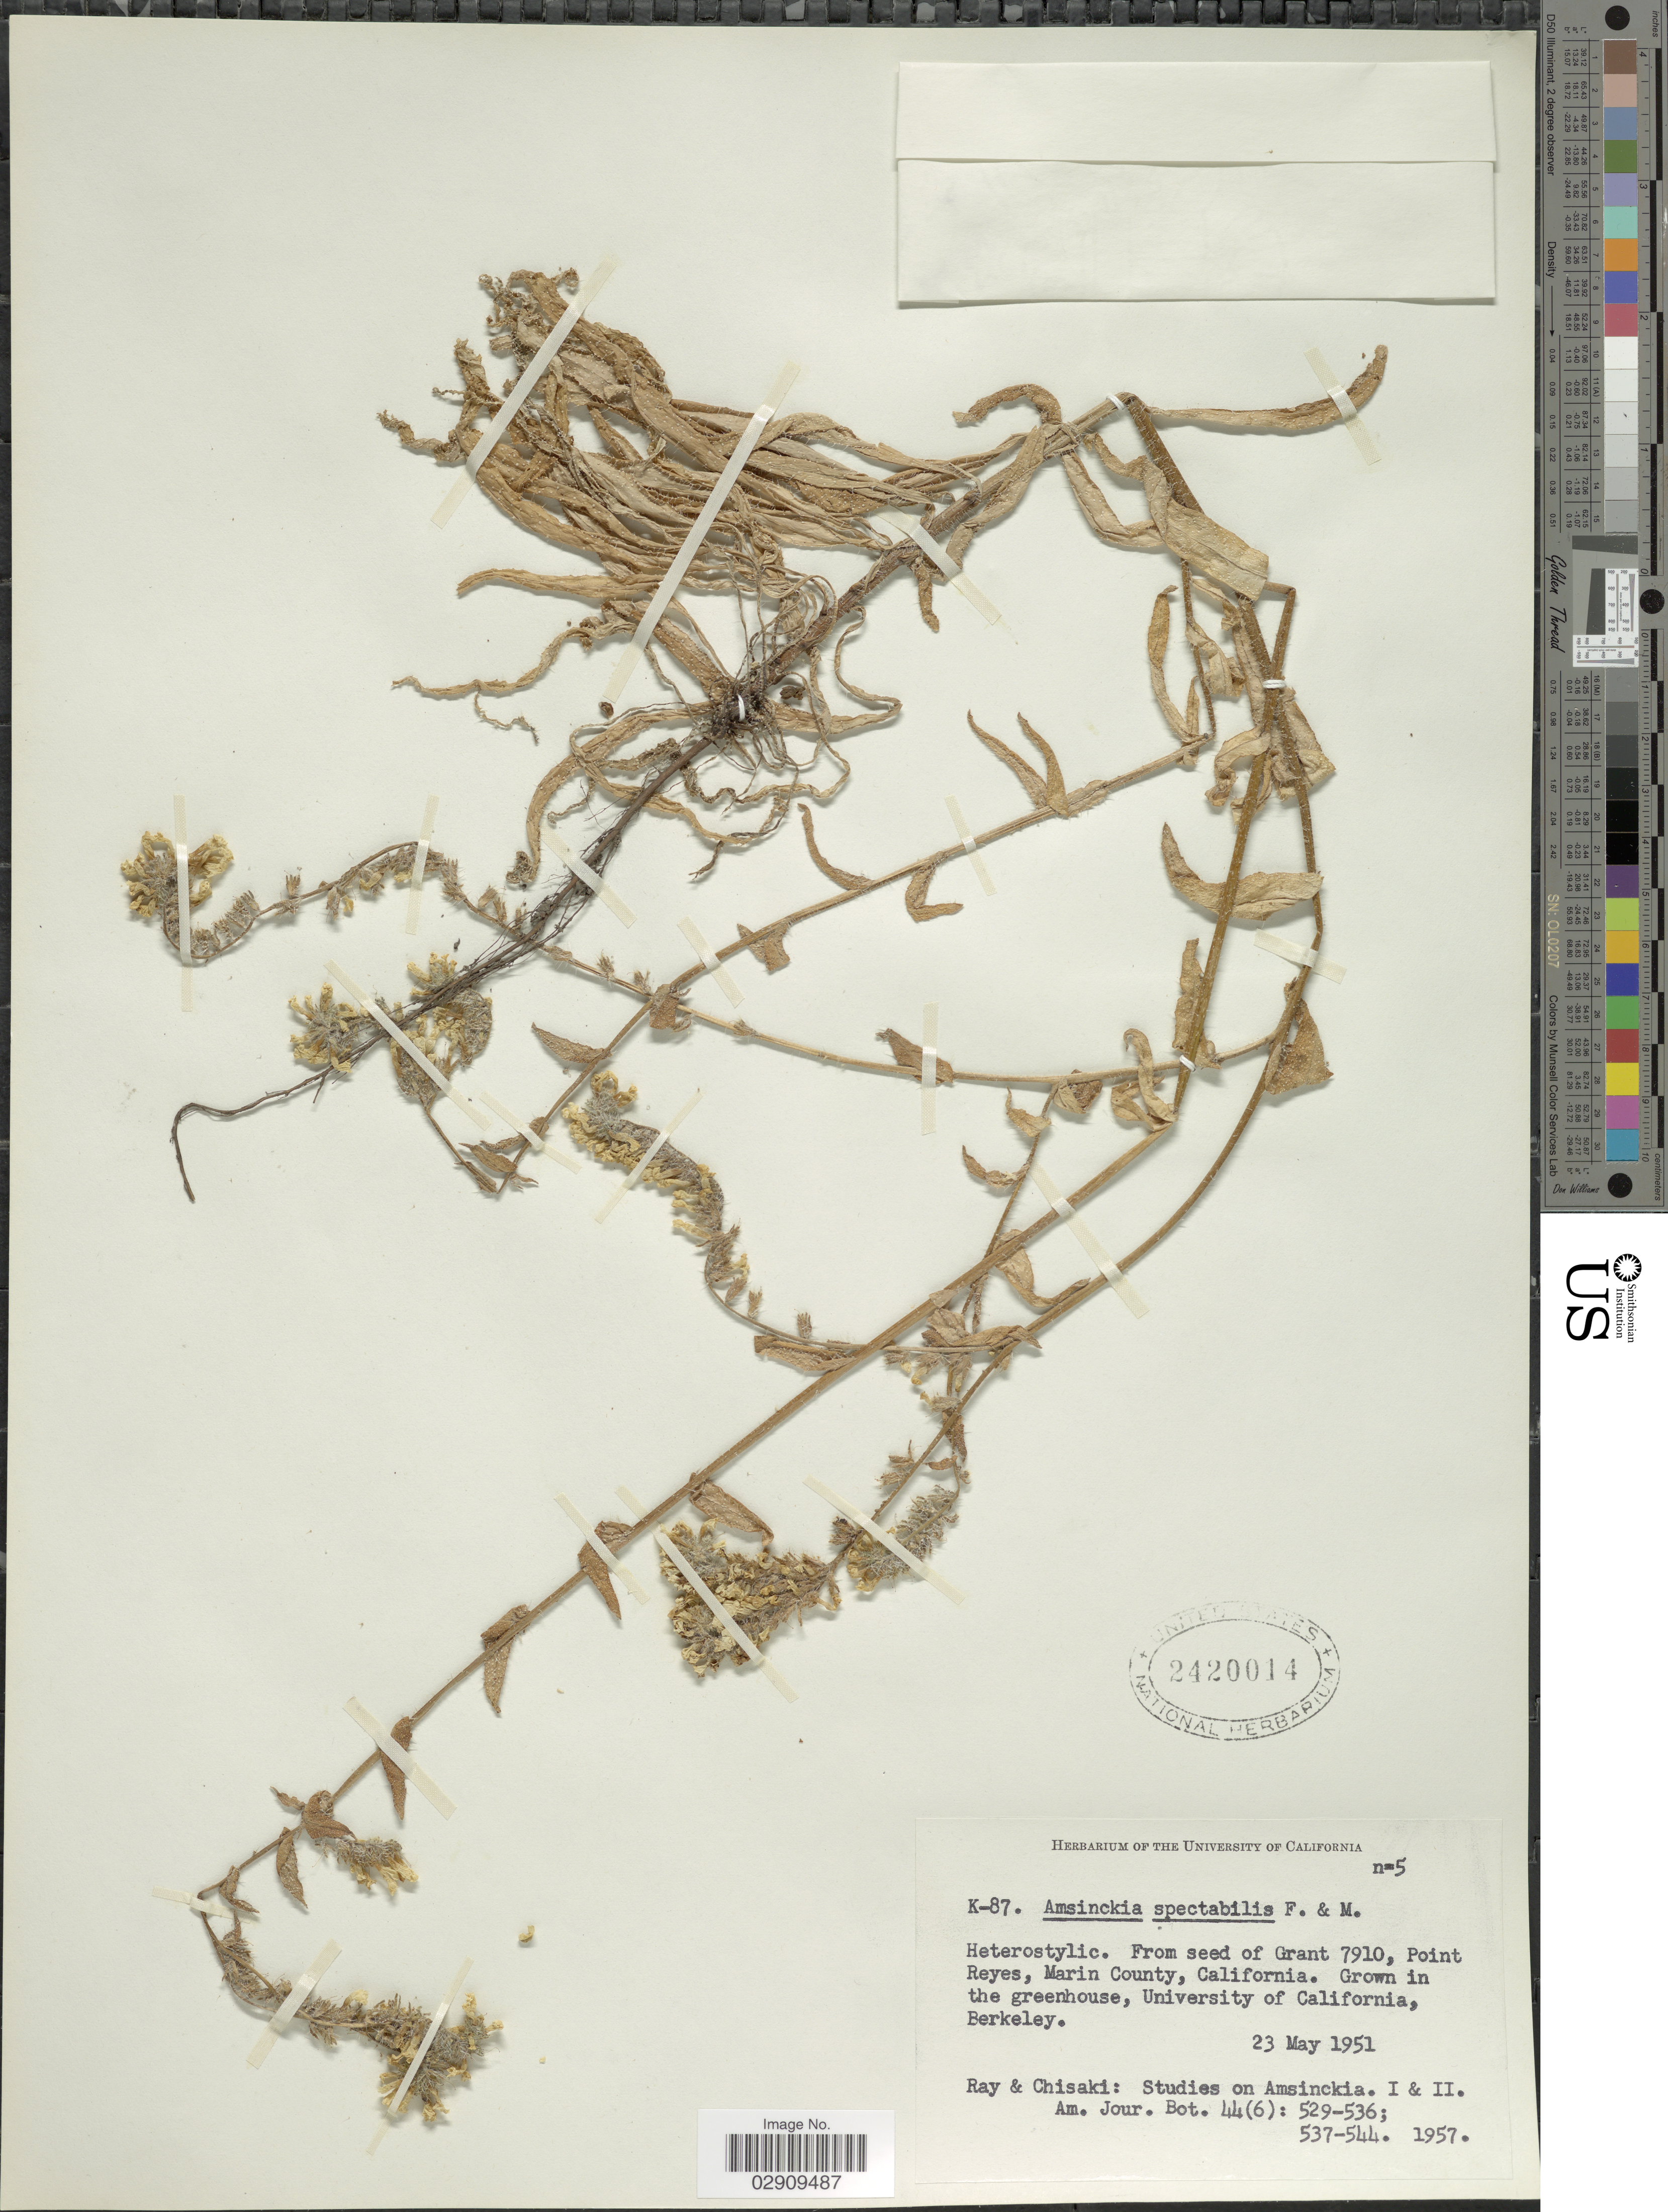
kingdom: Plantae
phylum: Tracheophyta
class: Magnoliopsida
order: Boraginales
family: Boraginaceae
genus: Amsinckia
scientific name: Amsinckia spectabilis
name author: Fisch. & C.A. Mey.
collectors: -. Ray & Chisaki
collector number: K-87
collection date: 1951-05-23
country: United States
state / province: California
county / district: Alameda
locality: Grown in the greenhouse, University of California, Berkeley.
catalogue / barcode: US 2420014